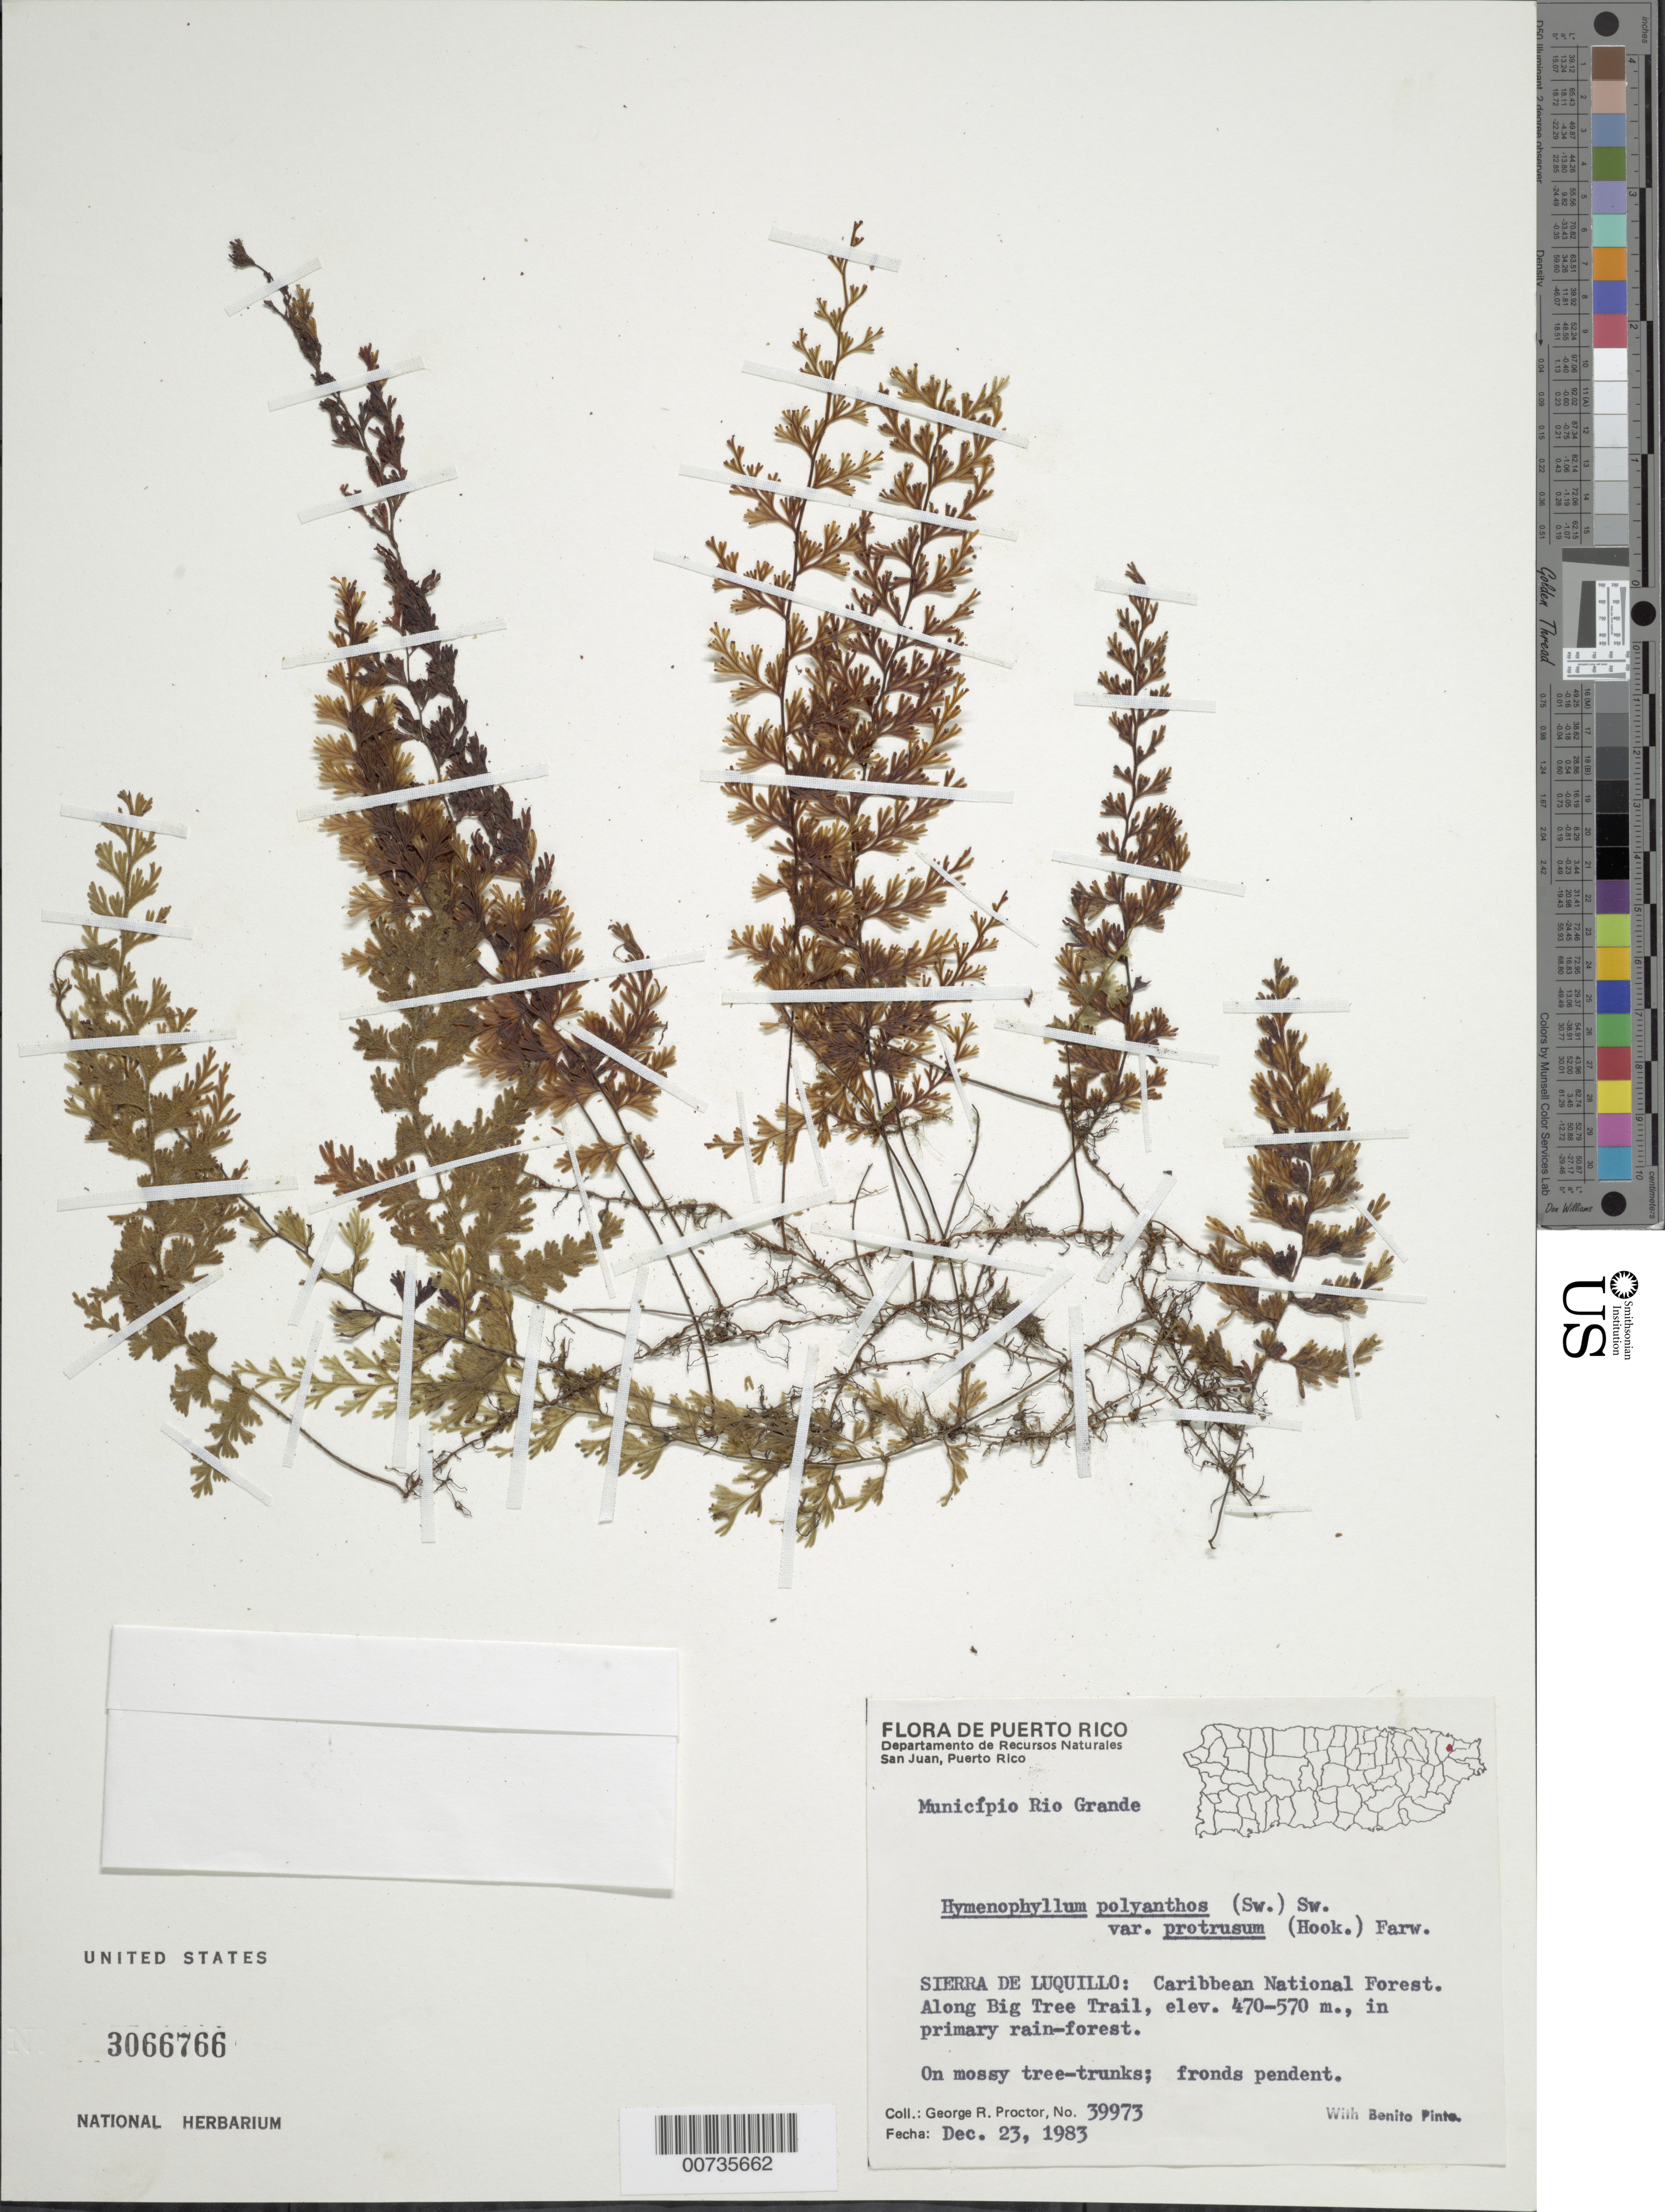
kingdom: Plantae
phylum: Tracheophyta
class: Polypodiopsida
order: Hymenophyllales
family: Hymenophyllaceae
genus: Hymenophyllum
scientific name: Hymenophyllum polyanthos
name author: (Sw.) Sw.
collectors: G. R. Proctor & B. Pinto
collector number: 39973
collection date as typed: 23 Dec 1983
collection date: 1983-12-23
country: Puerto Rico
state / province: Río Grande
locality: Mun. Rio Grande, Sierra de Luquillo: Carib. Natl. Forest Along Big Tree Trail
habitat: On mossy tree-trunks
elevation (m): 470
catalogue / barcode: US 3066766